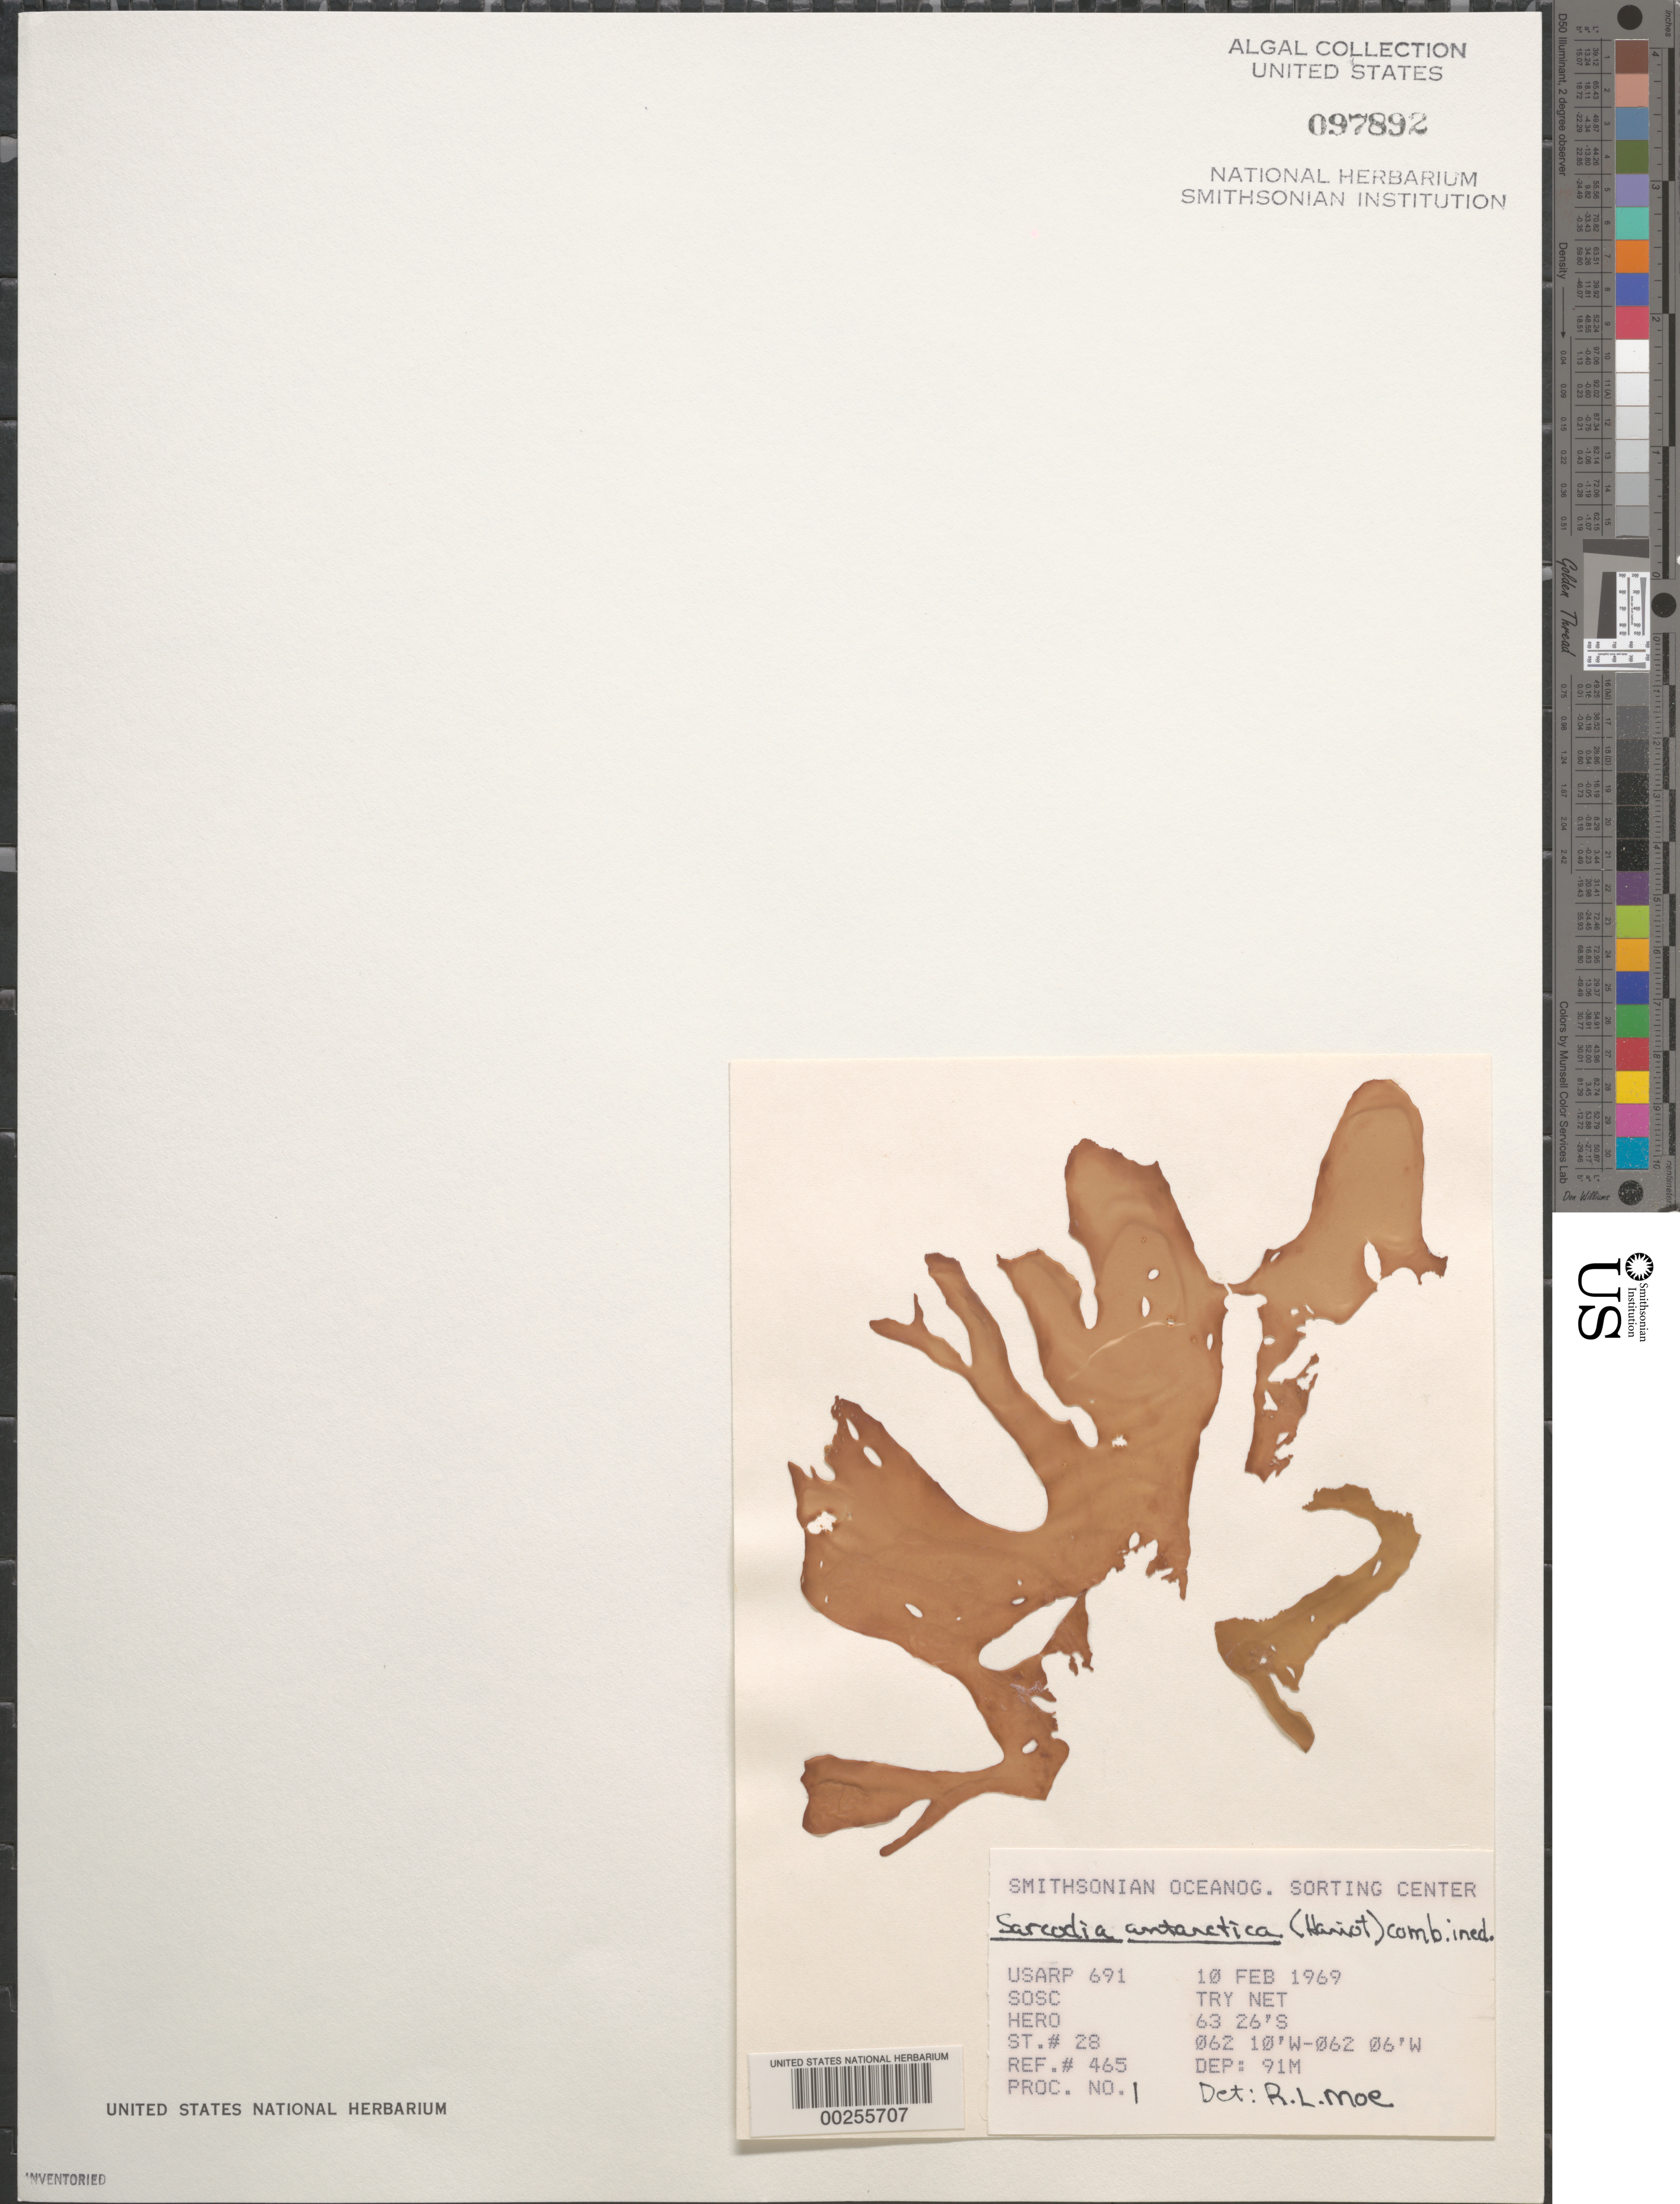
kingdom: Plantae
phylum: Rhodophyta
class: Florideophyceae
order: Gigartinales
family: Sarcodiaceae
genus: Sarcodia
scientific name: Sarcodia antarctica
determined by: Moe, R. L.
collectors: SOSC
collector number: Station 28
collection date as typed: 10 Feb 1969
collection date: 1969-02-10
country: Antarctica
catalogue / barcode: US 97892